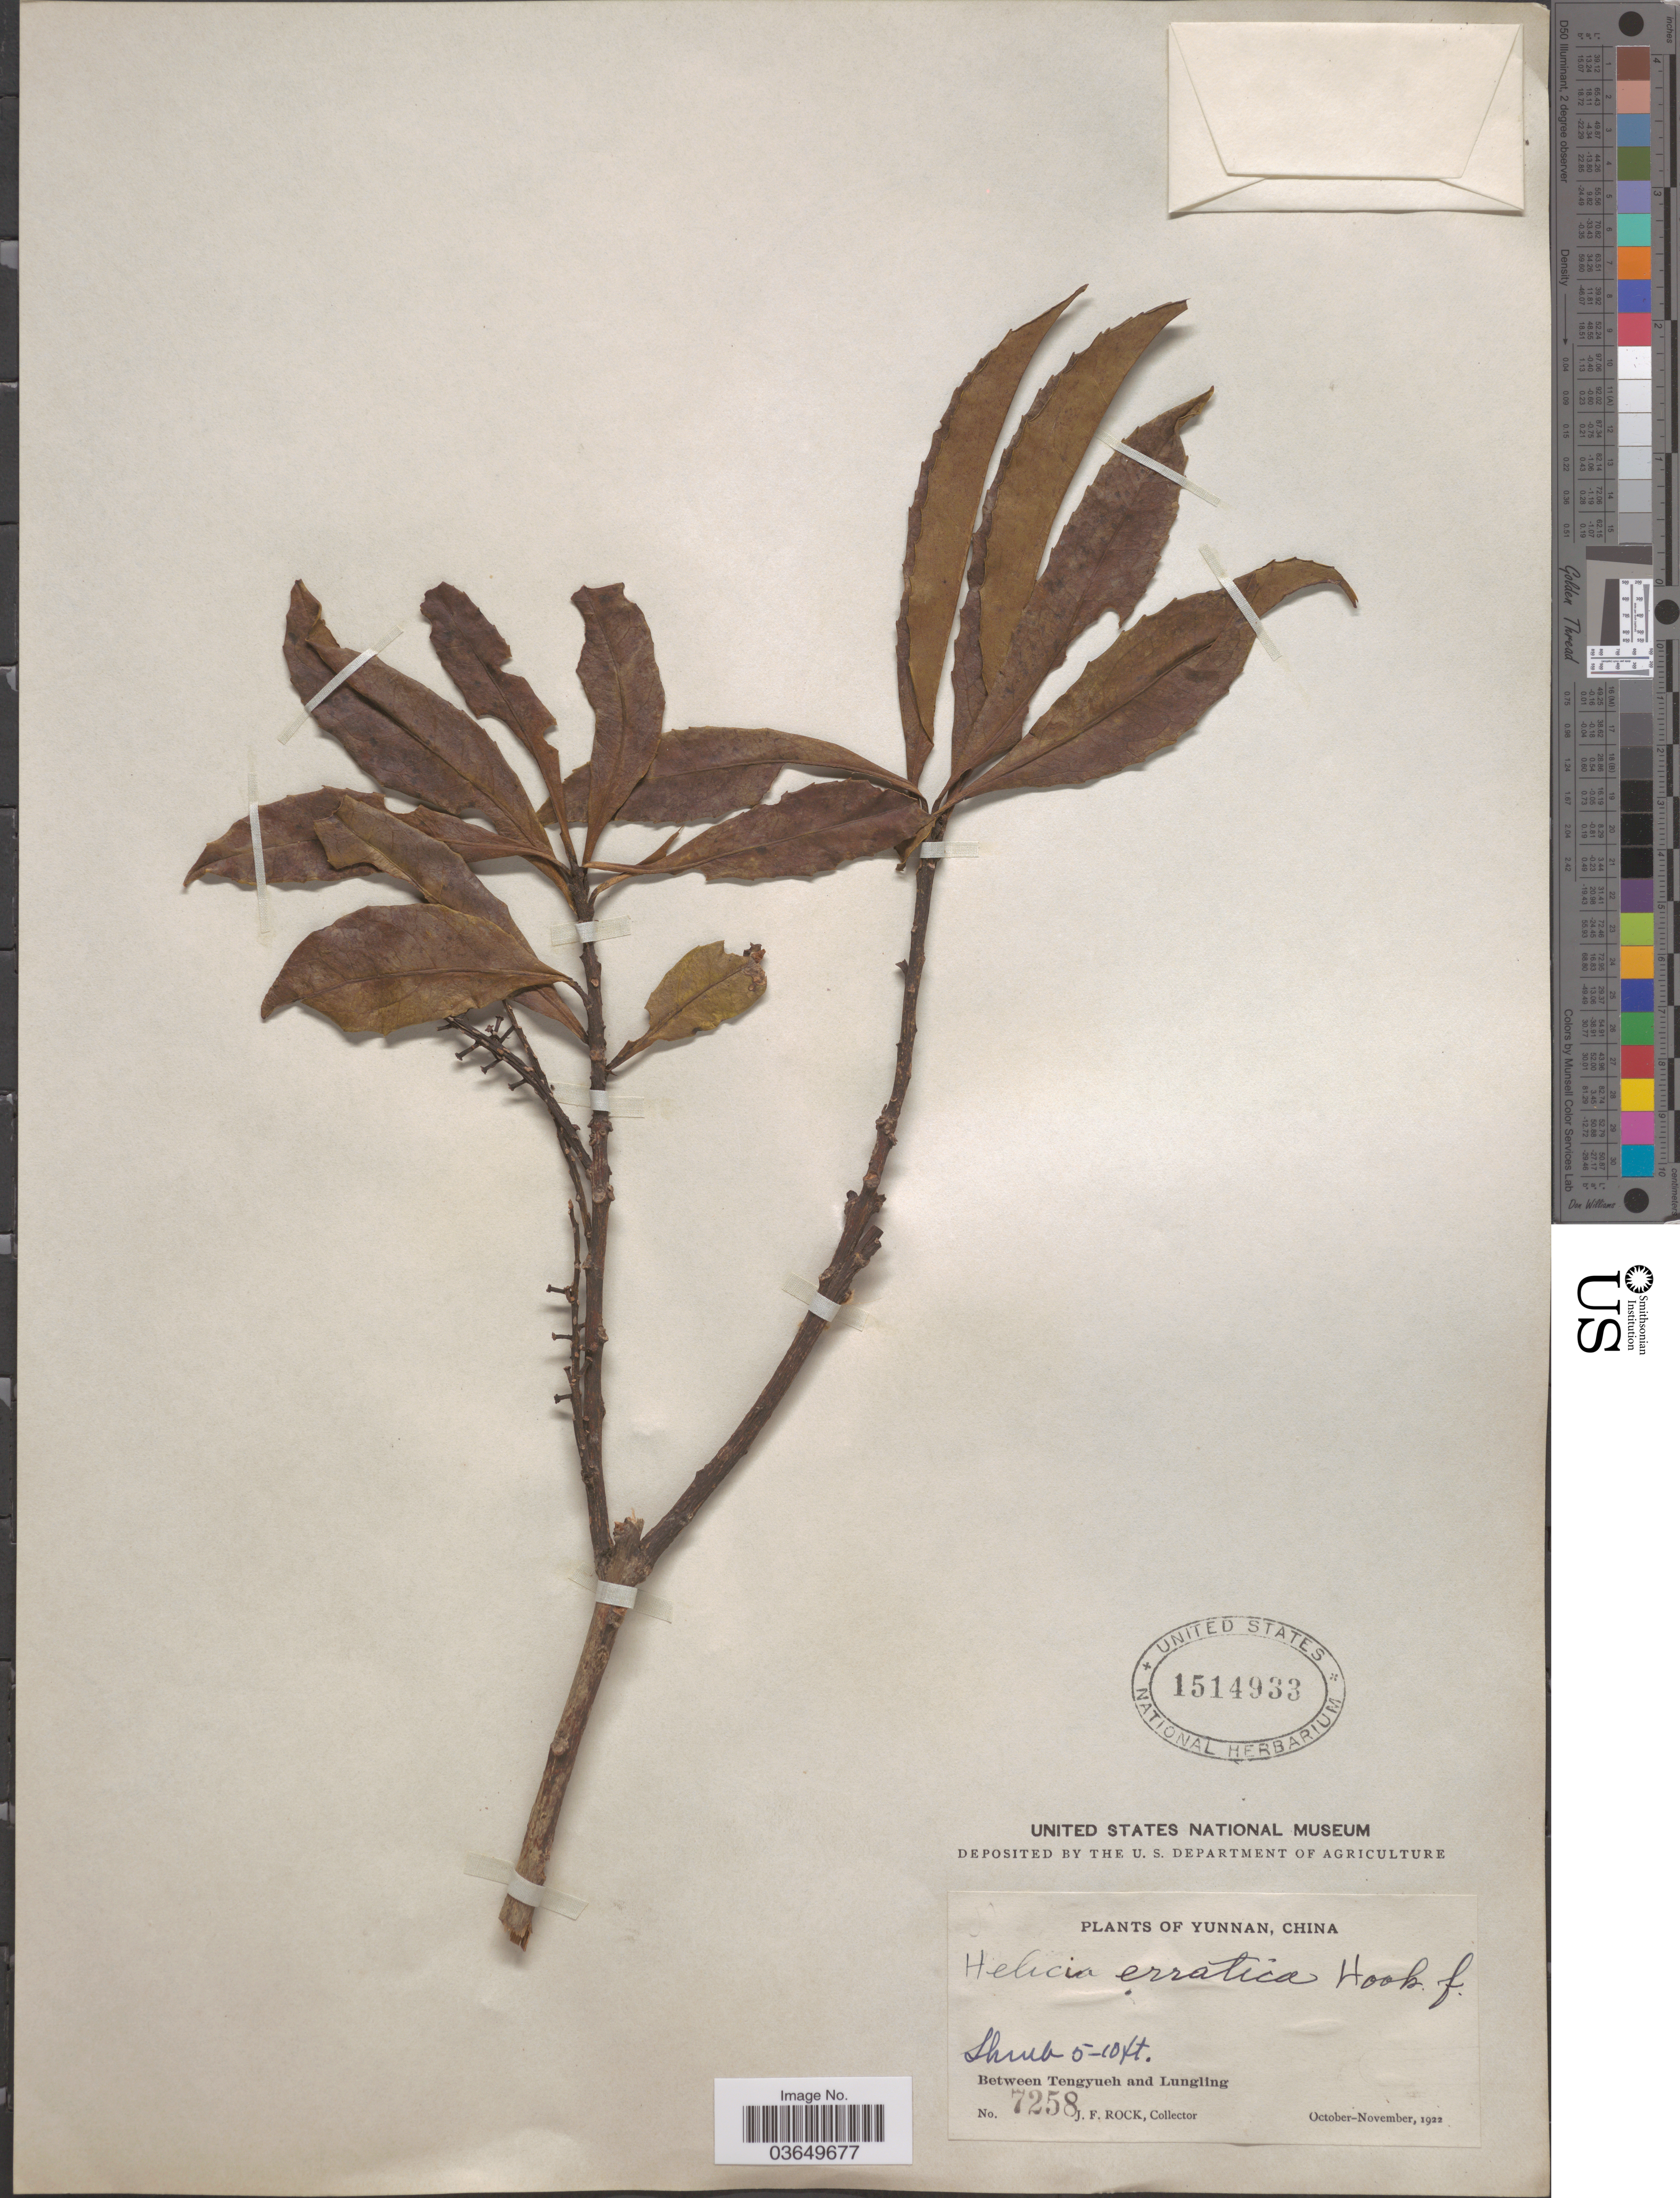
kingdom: Plantae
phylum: Tracheophyta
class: Magnoliopsida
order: Proteales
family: Proteaceae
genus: Helicia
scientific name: Helicia erratica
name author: Hook. f.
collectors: J. Rock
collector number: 7258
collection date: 1922-10/1922-11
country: China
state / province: Yunnan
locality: Between Tengyueh and Lungling.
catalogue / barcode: US 1514933